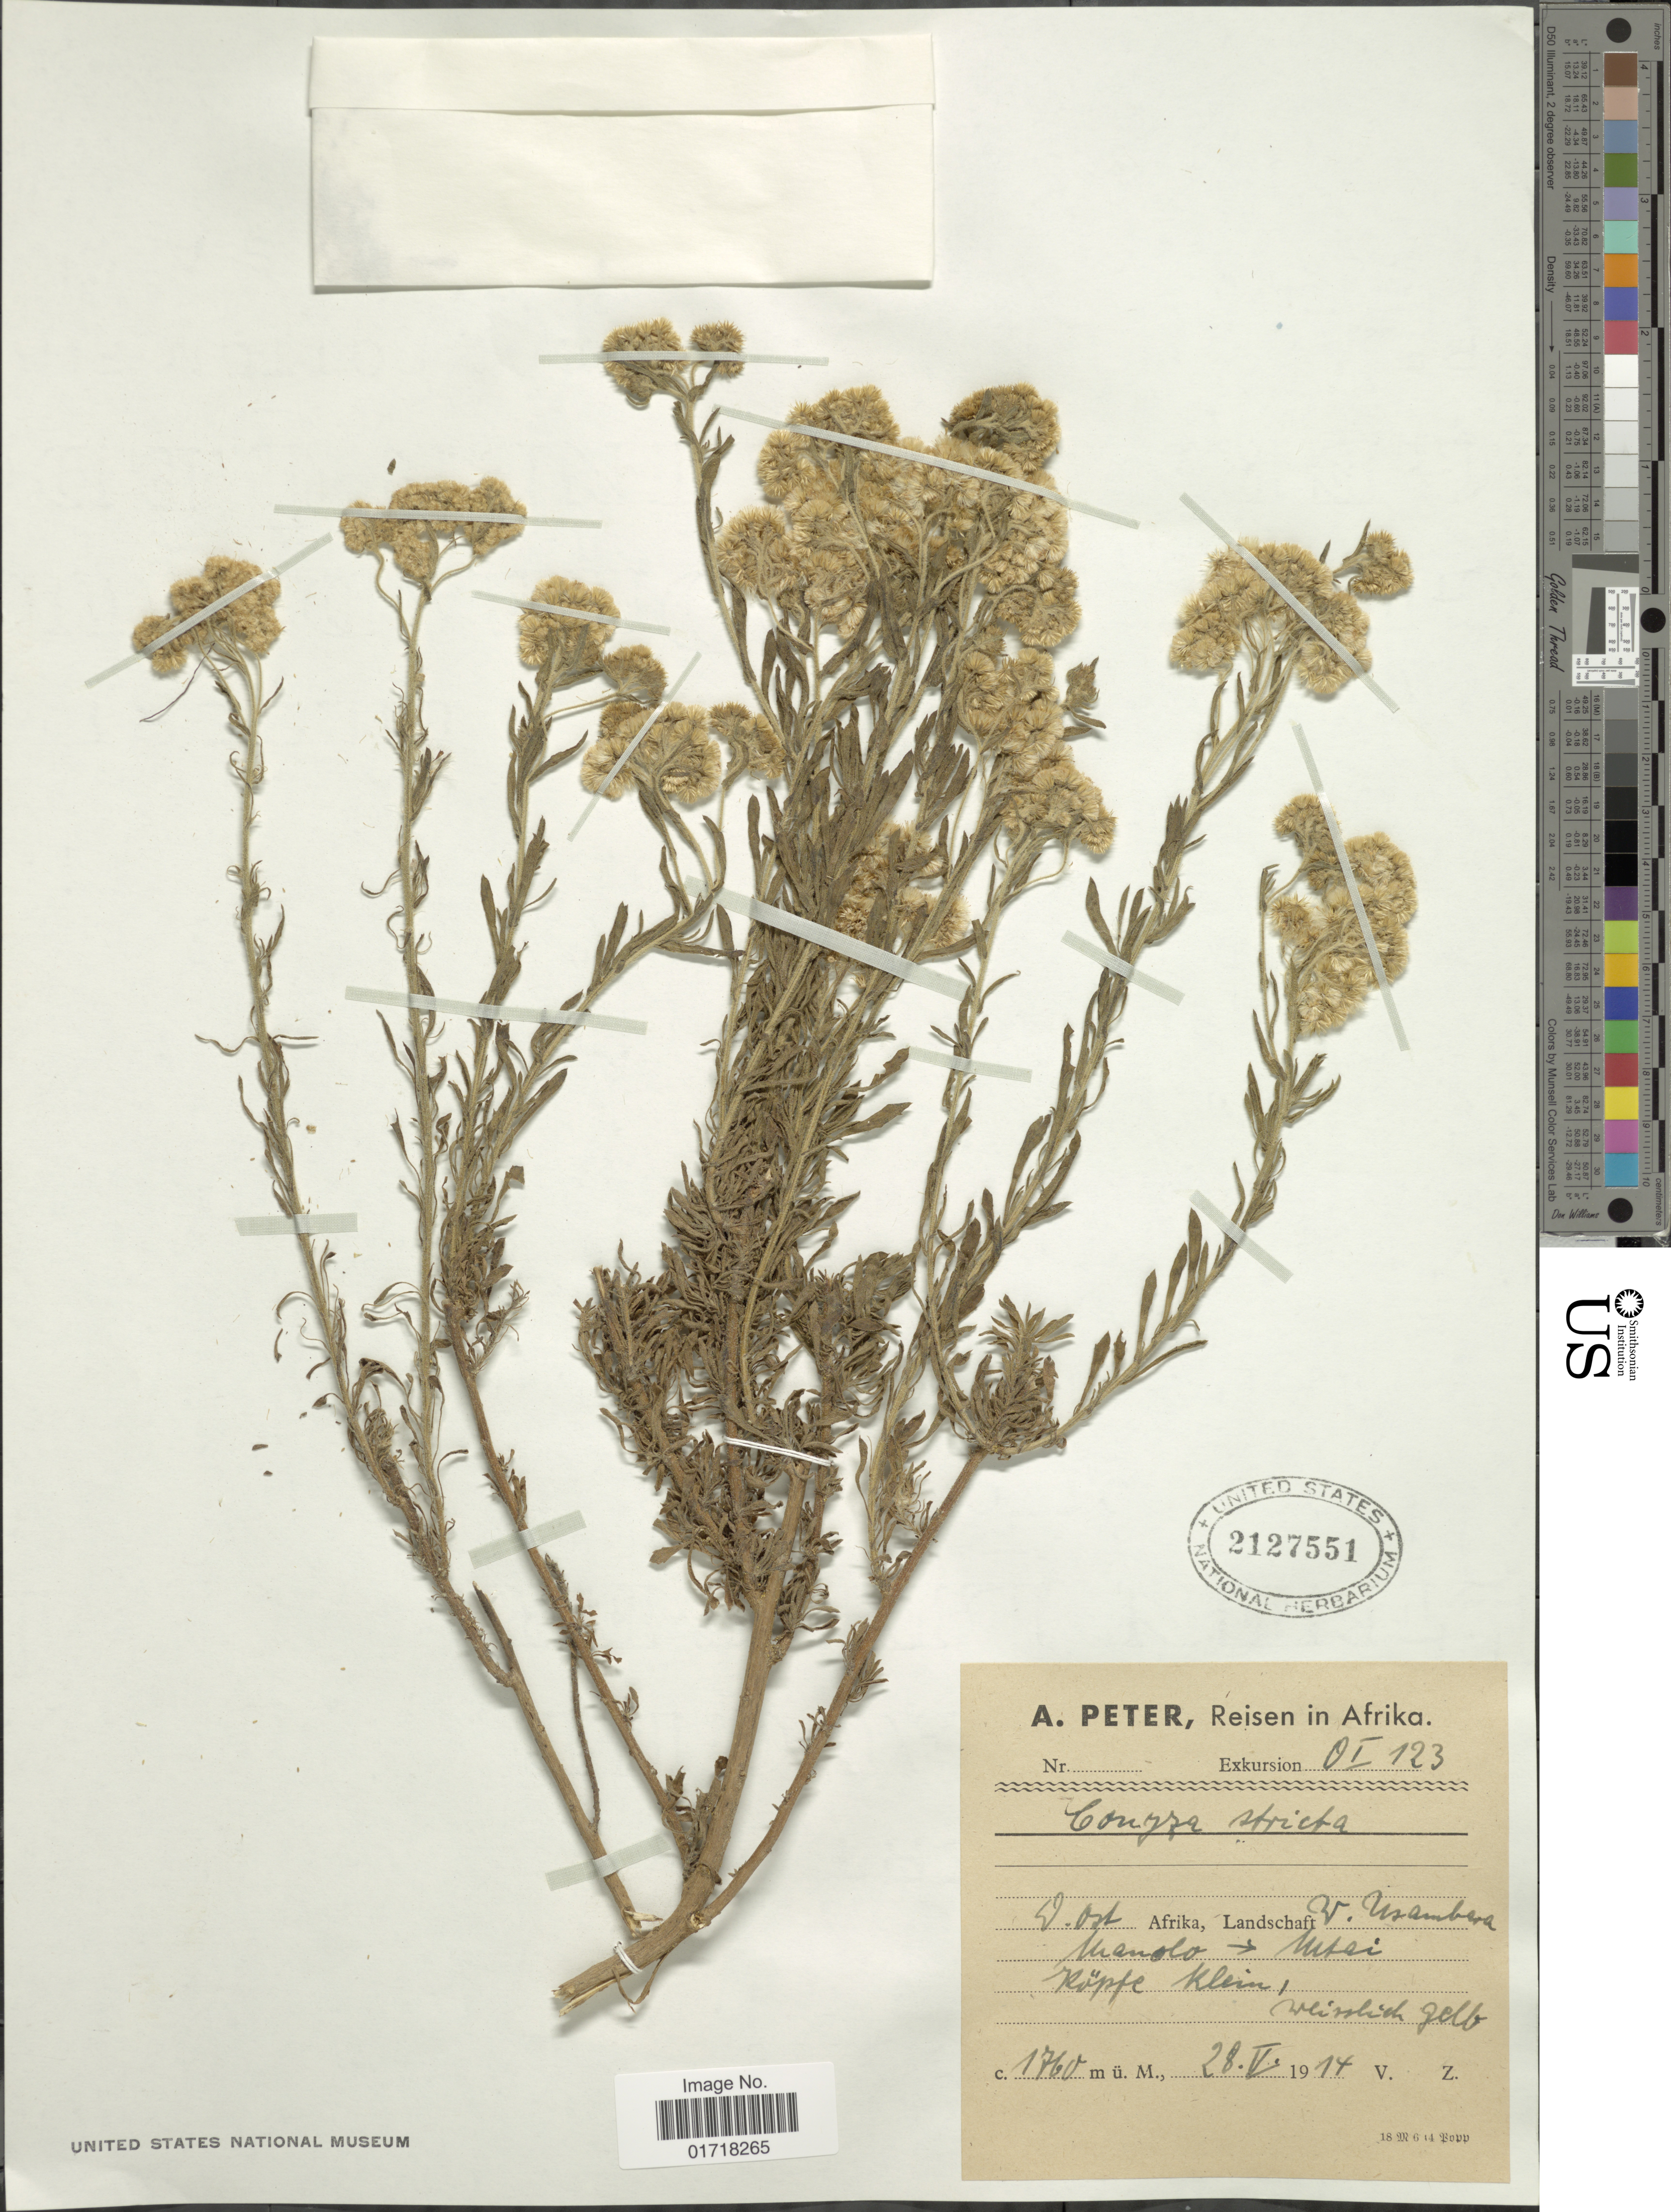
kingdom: Plantae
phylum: Tracheophyta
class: Magnoliopsida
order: Asterales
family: Asteraceae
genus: Conyza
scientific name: Conyza stricta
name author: (Chodat) Willd.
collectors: A. Peter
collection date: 1914-05-28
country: Tanzania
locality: D. Ost Afrika, Landschaft W. Usambara Uranolo, Utai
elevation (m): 1760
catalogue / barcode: US 2127551